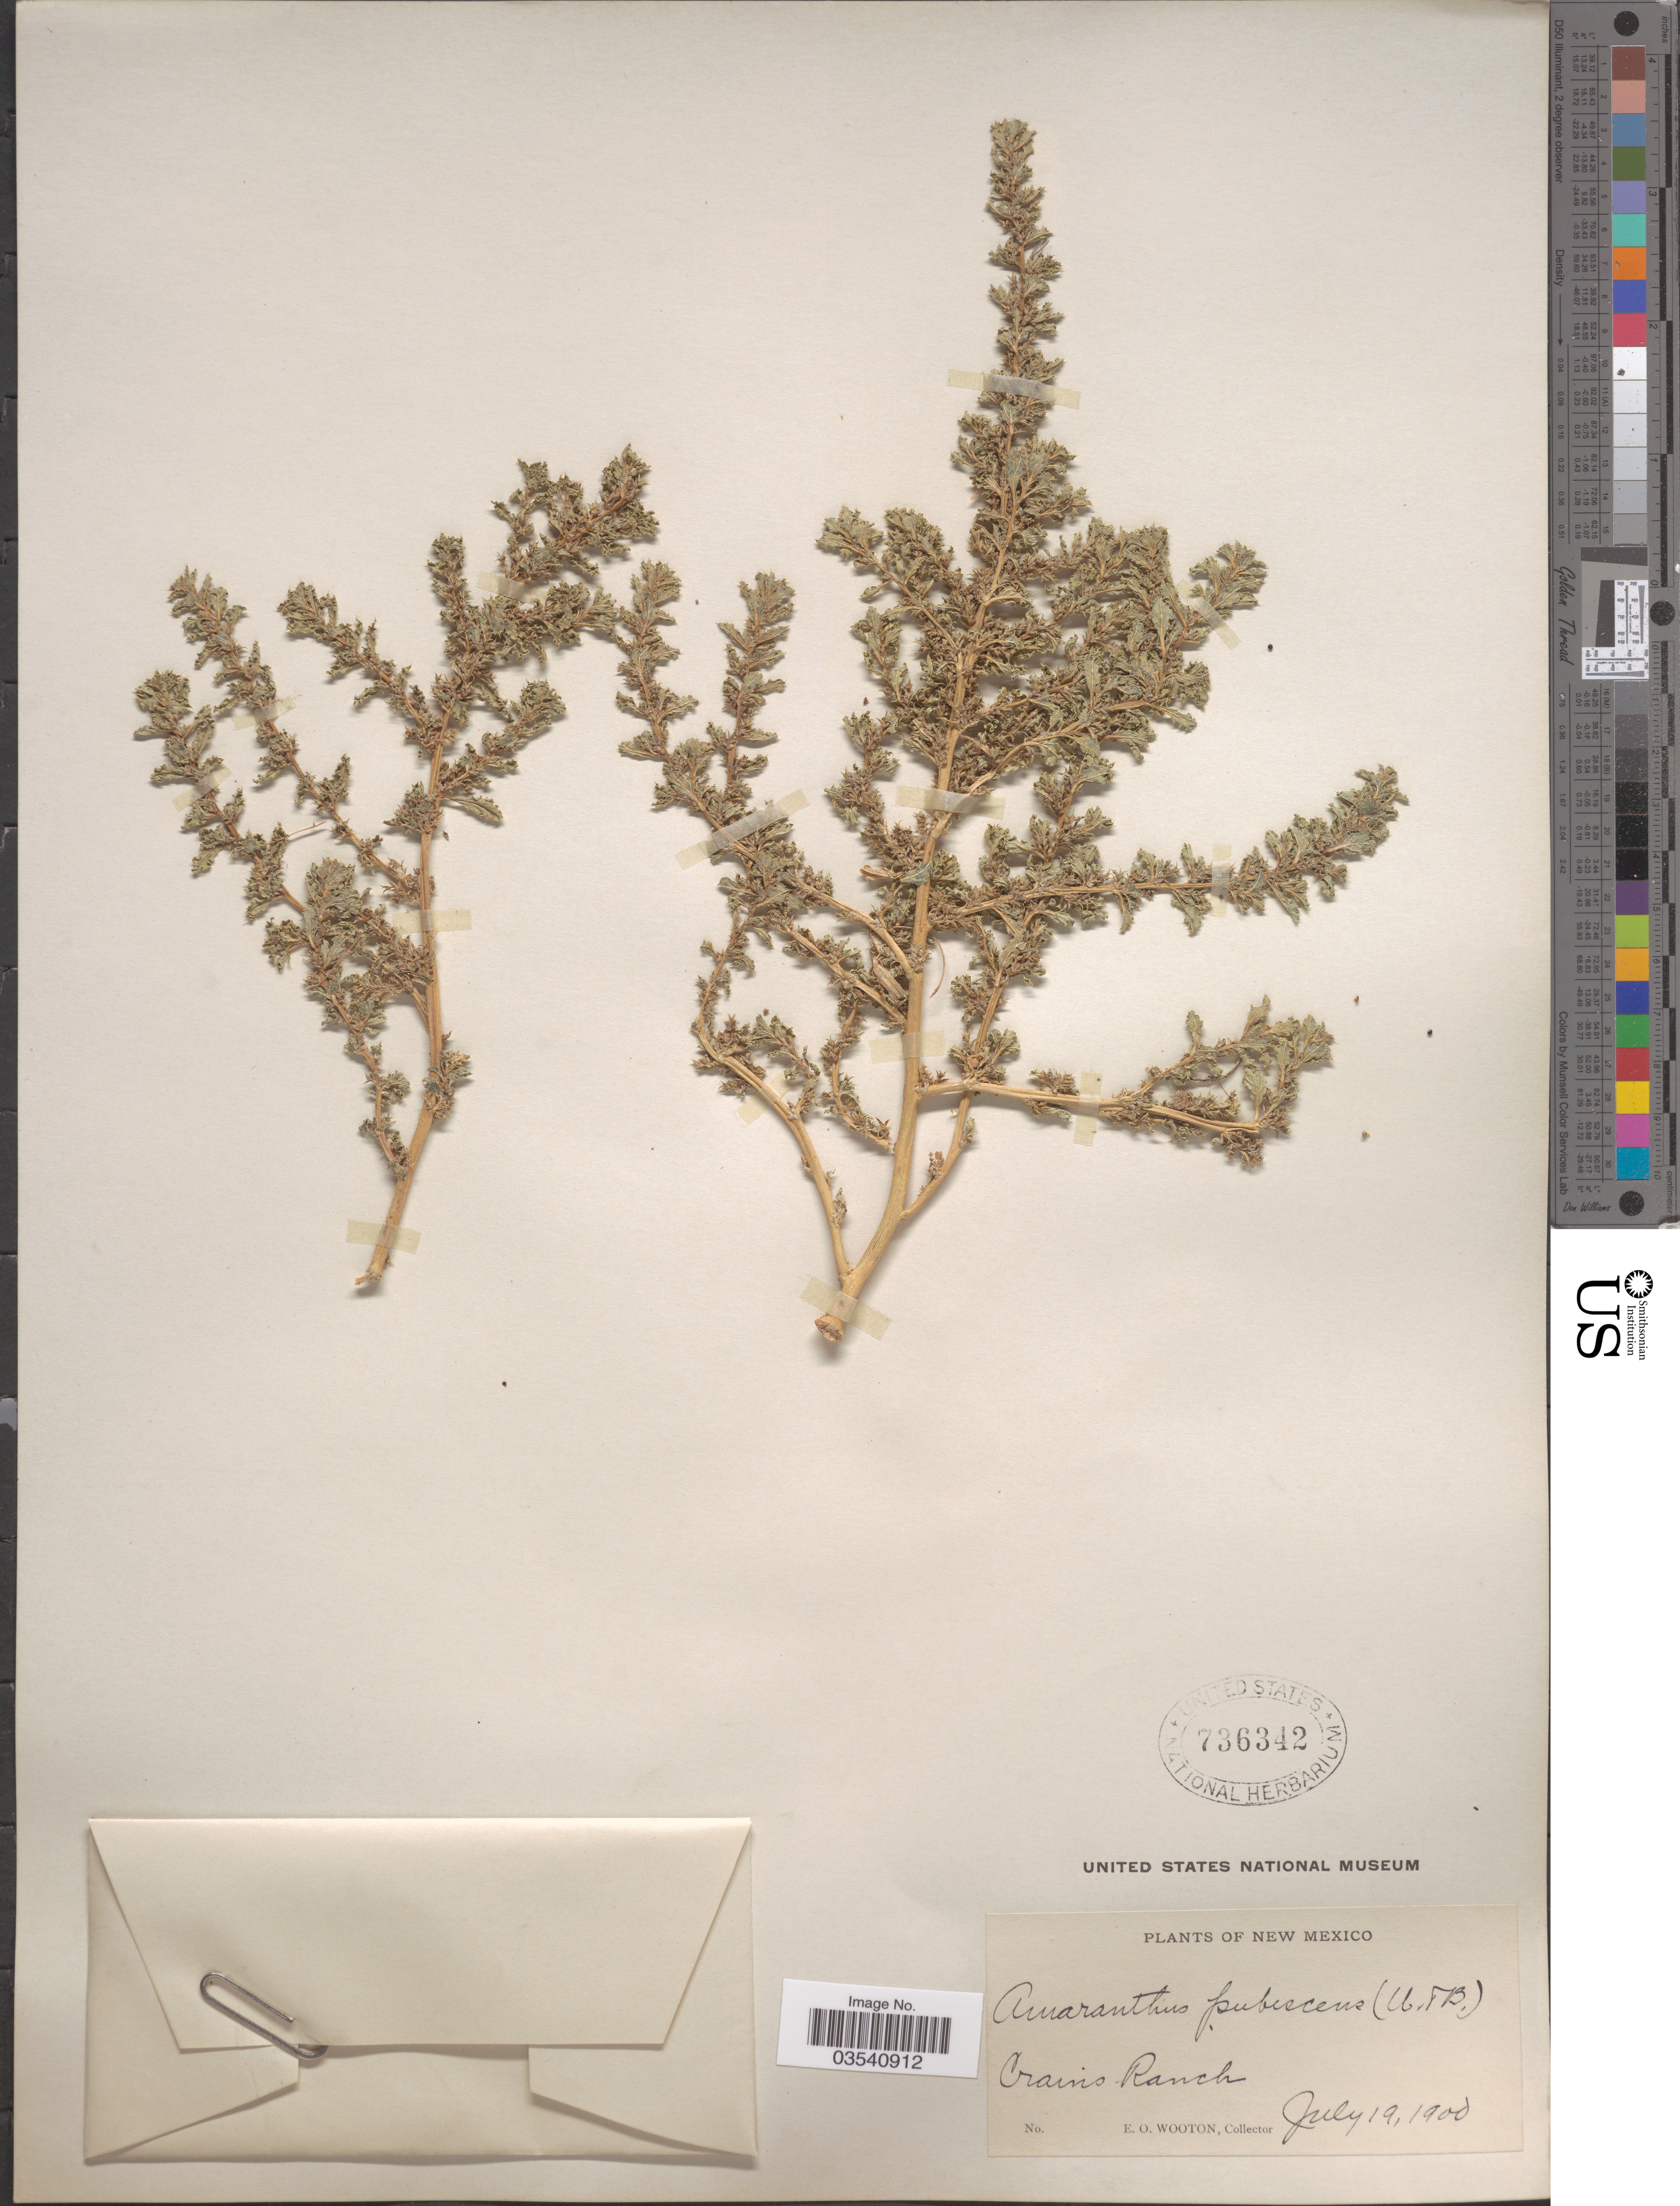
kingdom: Plantae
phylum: Tracheophyta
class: Magnoliopsida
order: Caryophyllales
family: Amaranthaceae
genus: Amaranthus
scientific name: Amaranthus pubescens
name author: (E. B. Uline & W. L. Bray) Rydb.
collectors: E. O. Wooton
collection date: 1900-07-19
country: United States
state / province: New Mexico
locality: Crains Ranch.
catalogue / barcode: US 736342